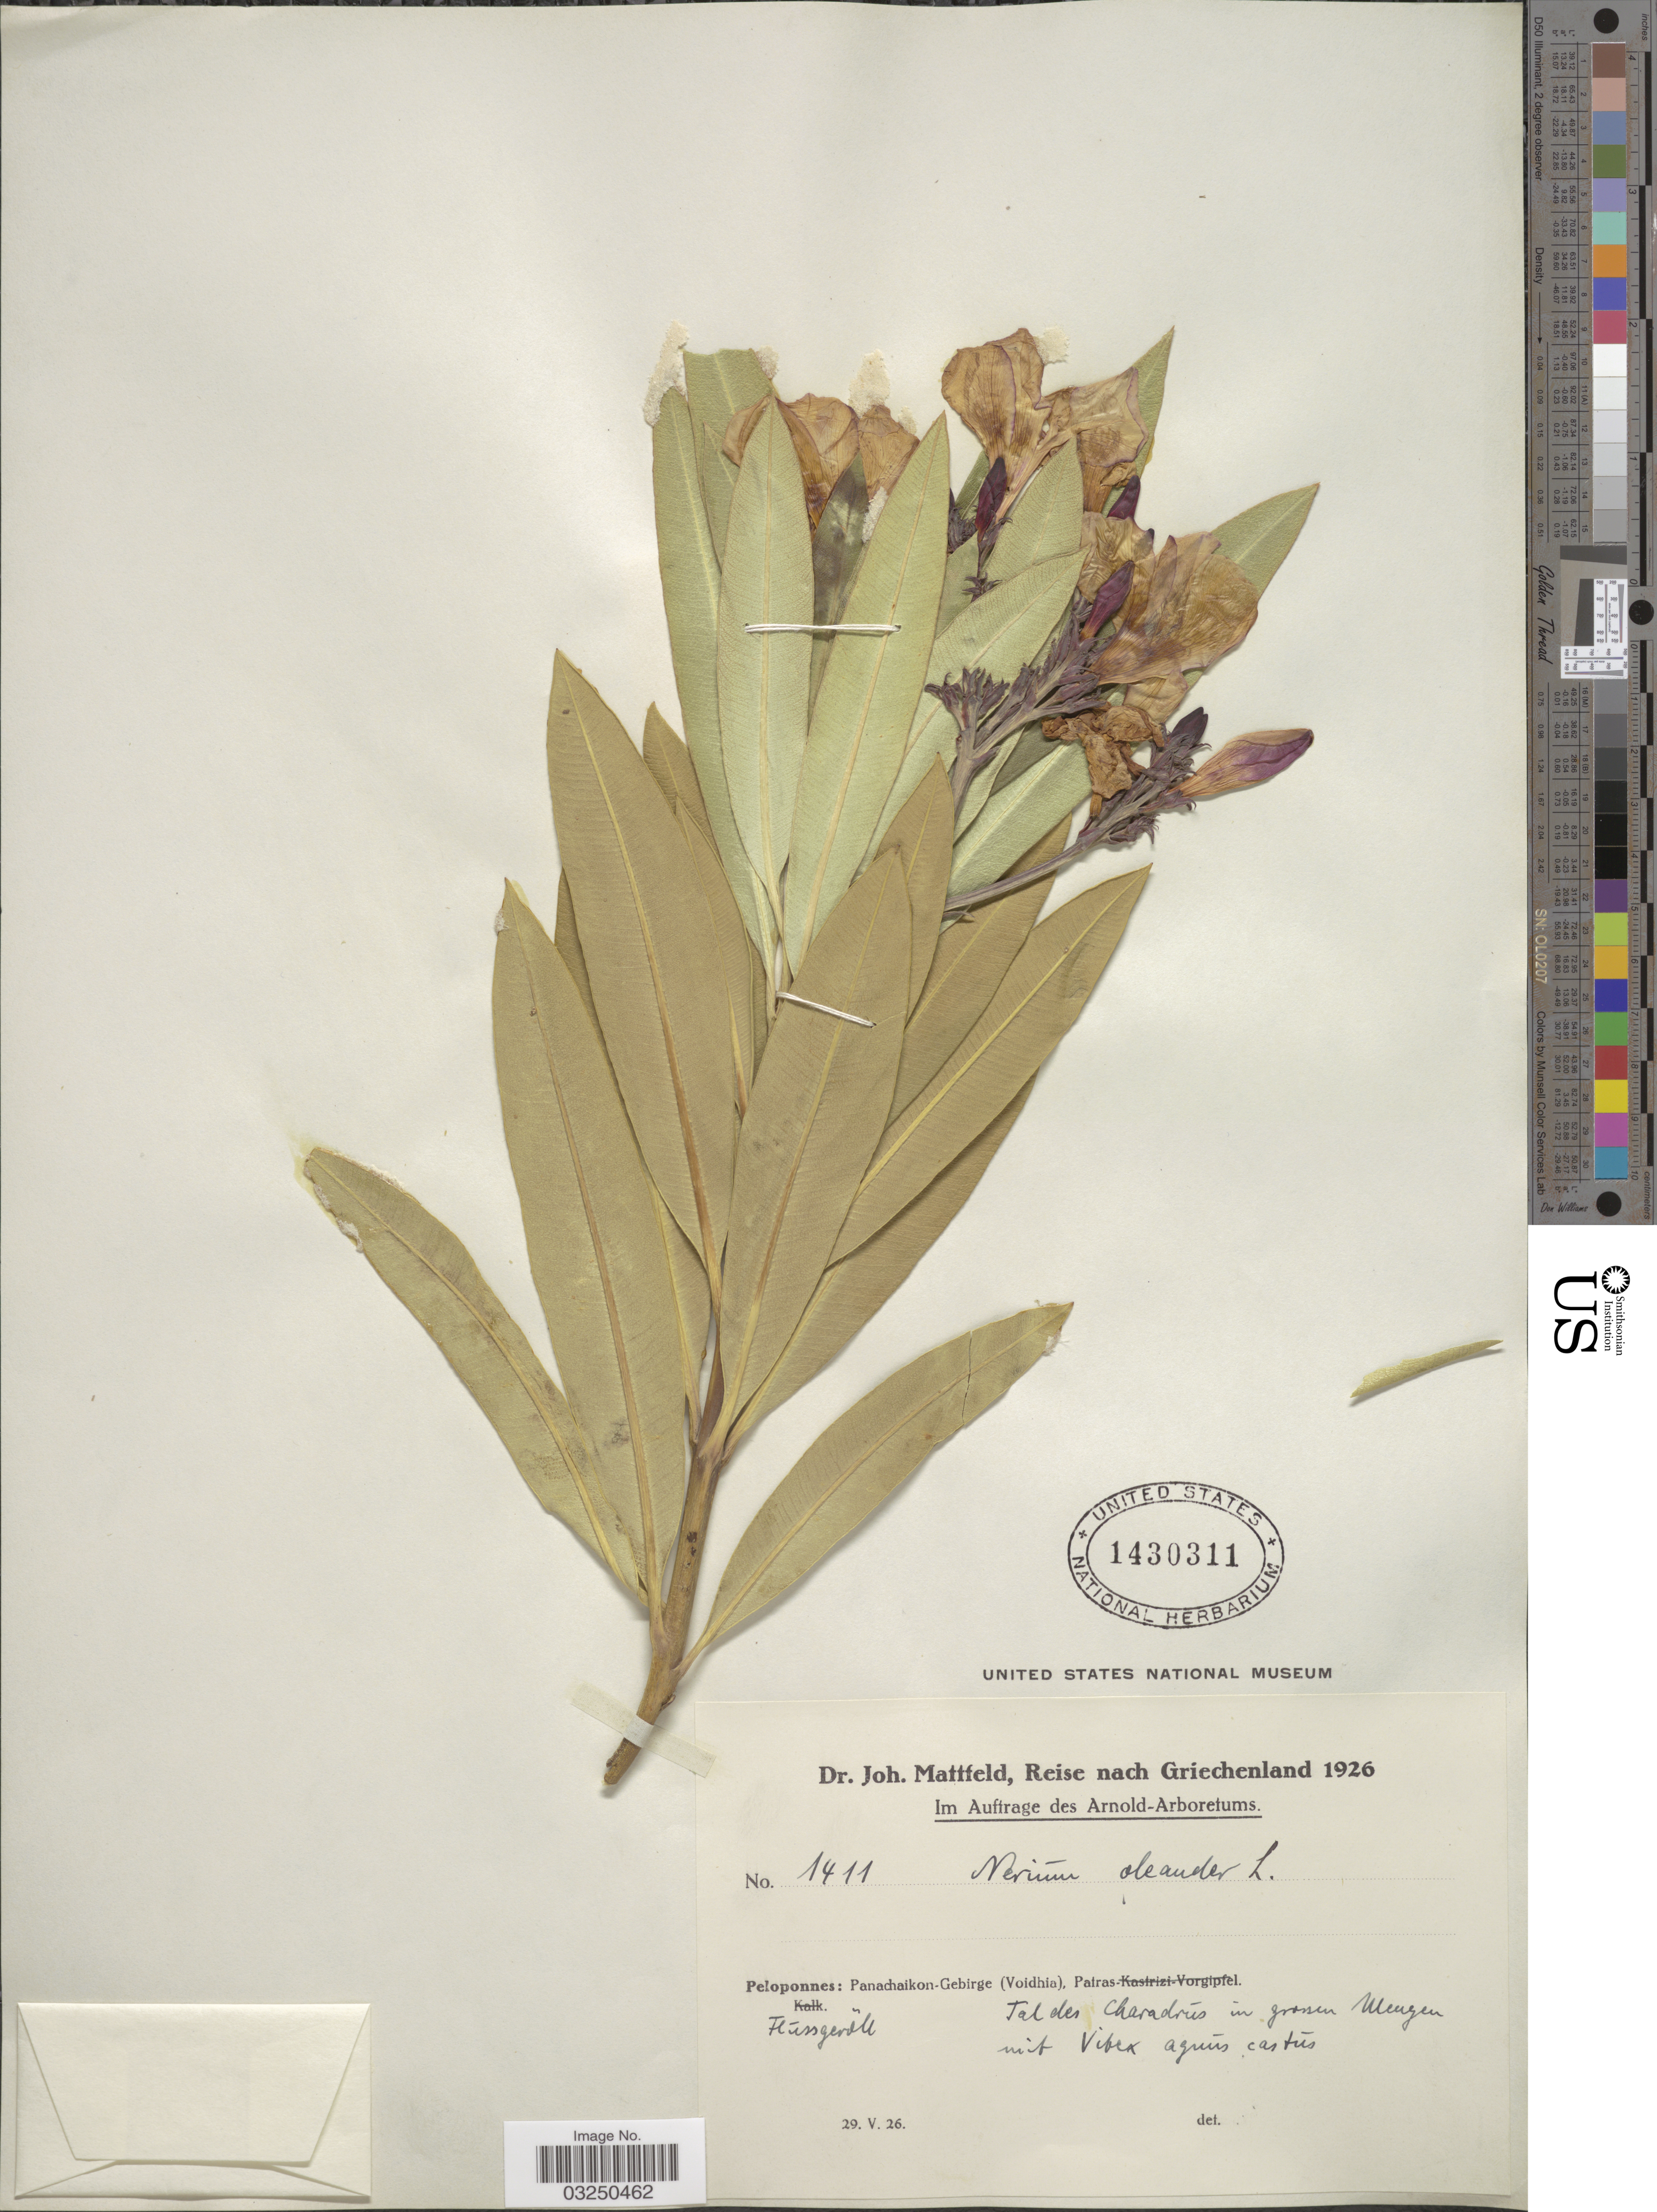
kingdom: Plantae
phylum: Tracheophyta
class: Magnoliopsida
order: Gentianales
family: Apocynaceae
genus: Nerium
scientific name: Nerium oleander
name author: L.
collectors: J. Mattfeld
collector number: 1411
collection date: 1926-05-29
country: Greece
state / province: Peloponnese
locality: Griechenland. Peloponnes: Panachaikon-Gebirge (Voidhia), Patras.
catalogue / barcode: US 1430311